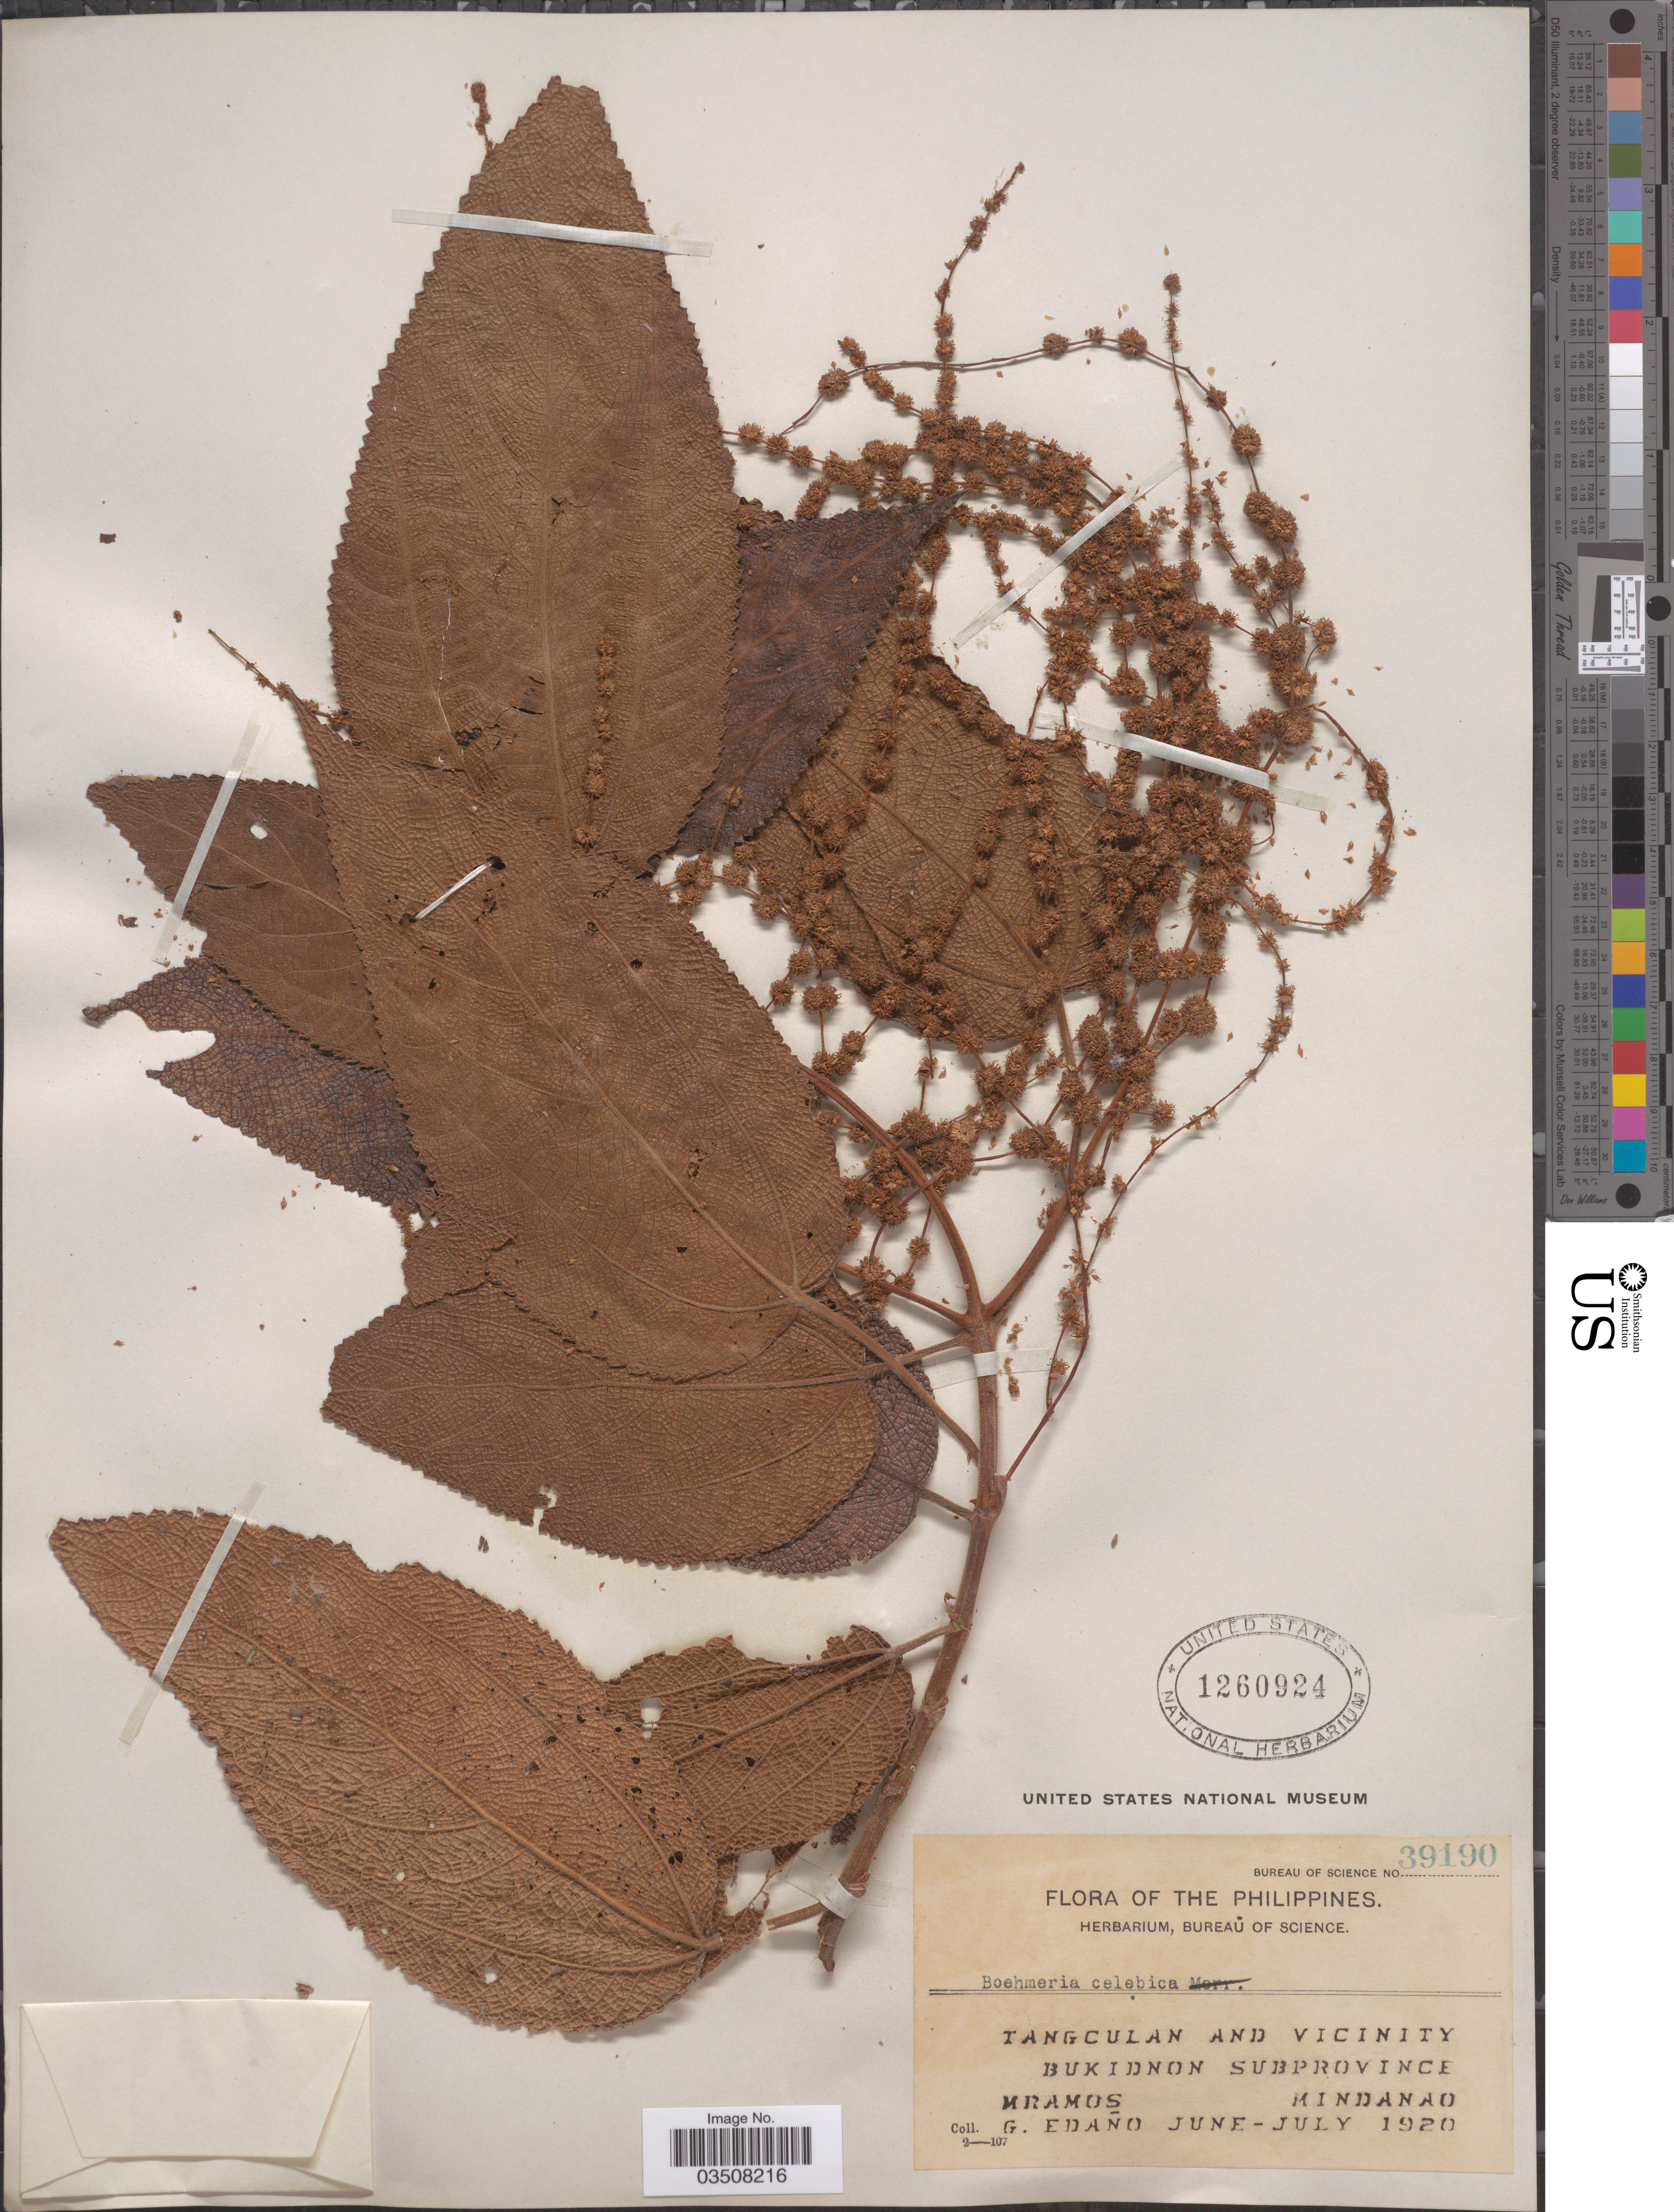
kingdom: Plantae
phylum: Tracheophyta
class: Magnoliopsida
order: Rosales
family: Urticaceae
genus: Boehmeria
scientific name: Boehmeria celebica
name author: Blume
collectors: M. Ramos & G. Edaño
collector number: Bureau of Science 39190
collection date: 1920-06/1920-07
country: Philippines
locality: Tangculan and vicinity, Bukidnon Subprovince, Mindanao.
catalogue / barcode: US 1260924